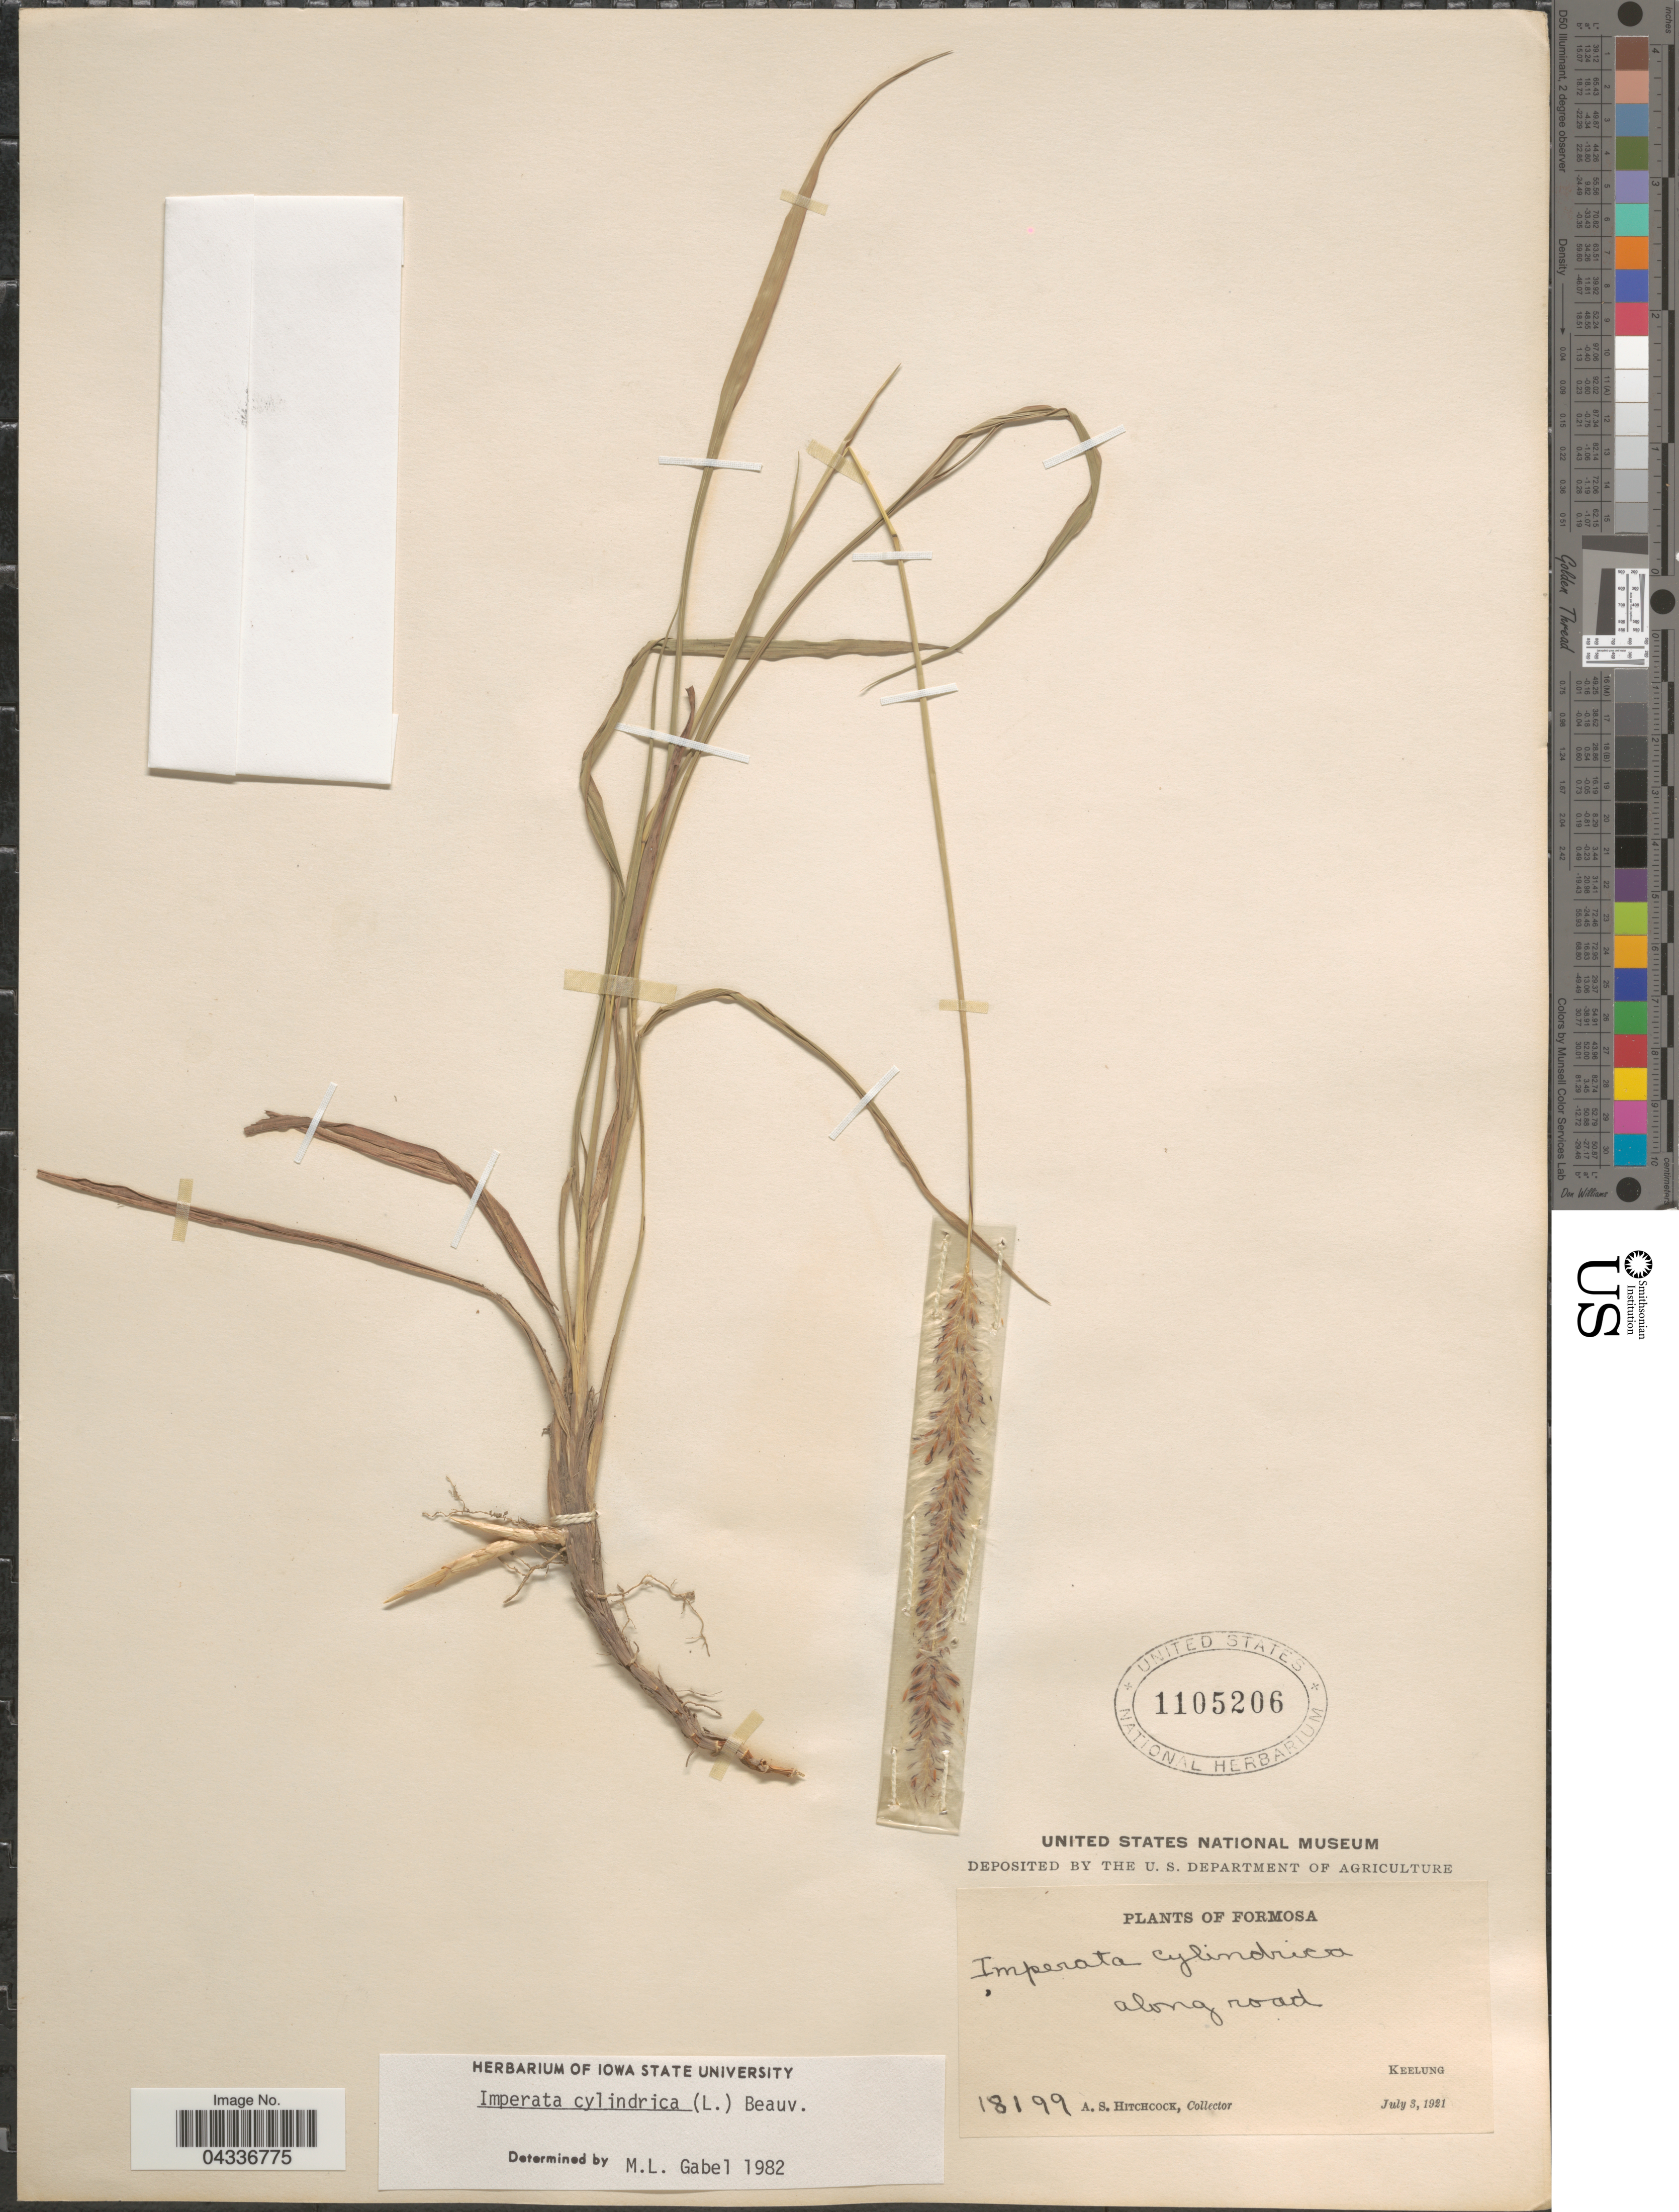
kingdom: Plantae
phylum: Tracheophyta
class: Liliopsida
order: Poales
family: Poaceae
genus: Imperata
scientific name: Imperata cylindrica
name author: (L.) P. Beauv.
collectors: A. S. Hitchcock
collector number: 18199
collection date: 1921-07-03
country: Taiwan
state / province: Keelung City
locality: Formosa. Along road. Keelung.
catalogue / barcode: US 1105206